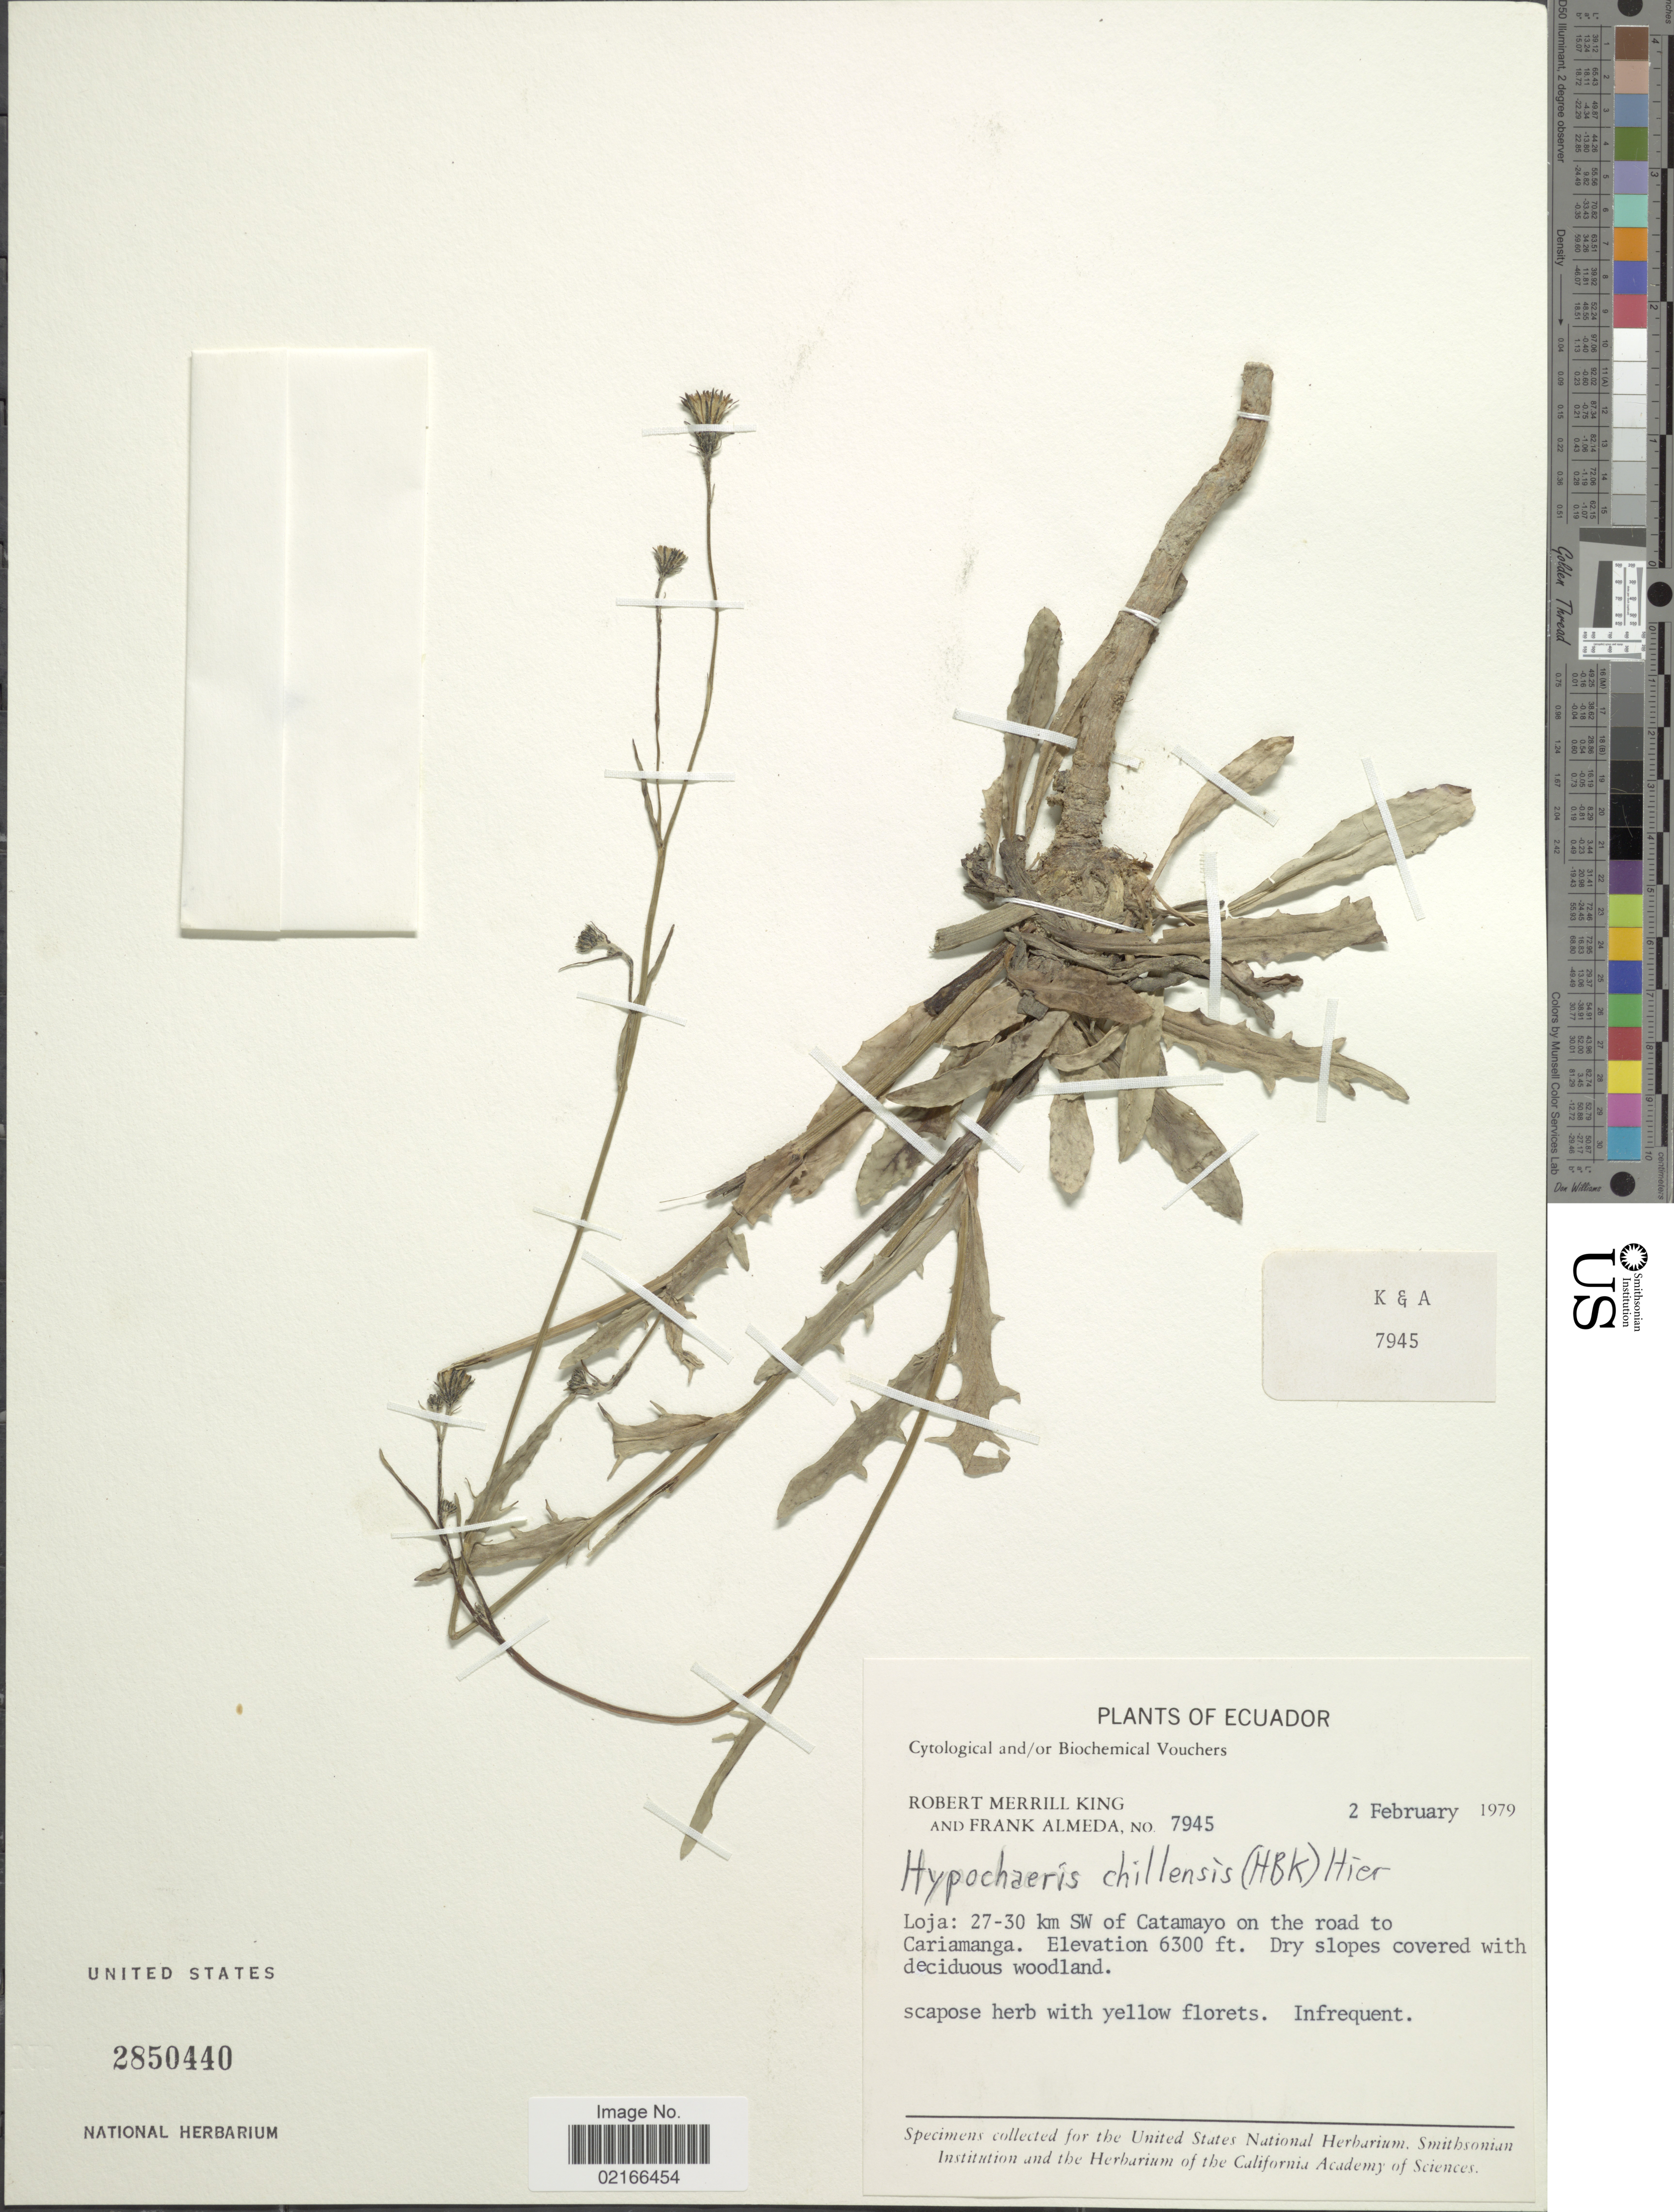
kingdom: Plantae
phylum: Tracheophyta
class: Magnoliopsida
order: Asterales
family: Asteraceae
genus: Hypochaeris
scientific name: Hypochaeris chillensis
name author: (Kunth) Britton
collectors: R. M. King & F. Almeda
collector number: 7945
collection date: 1979-02-02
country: Ecuador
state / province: Loja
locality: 27-30 km SW of Catamayo on the road to Cariamanga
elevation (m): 1920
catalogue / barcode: US 2850440